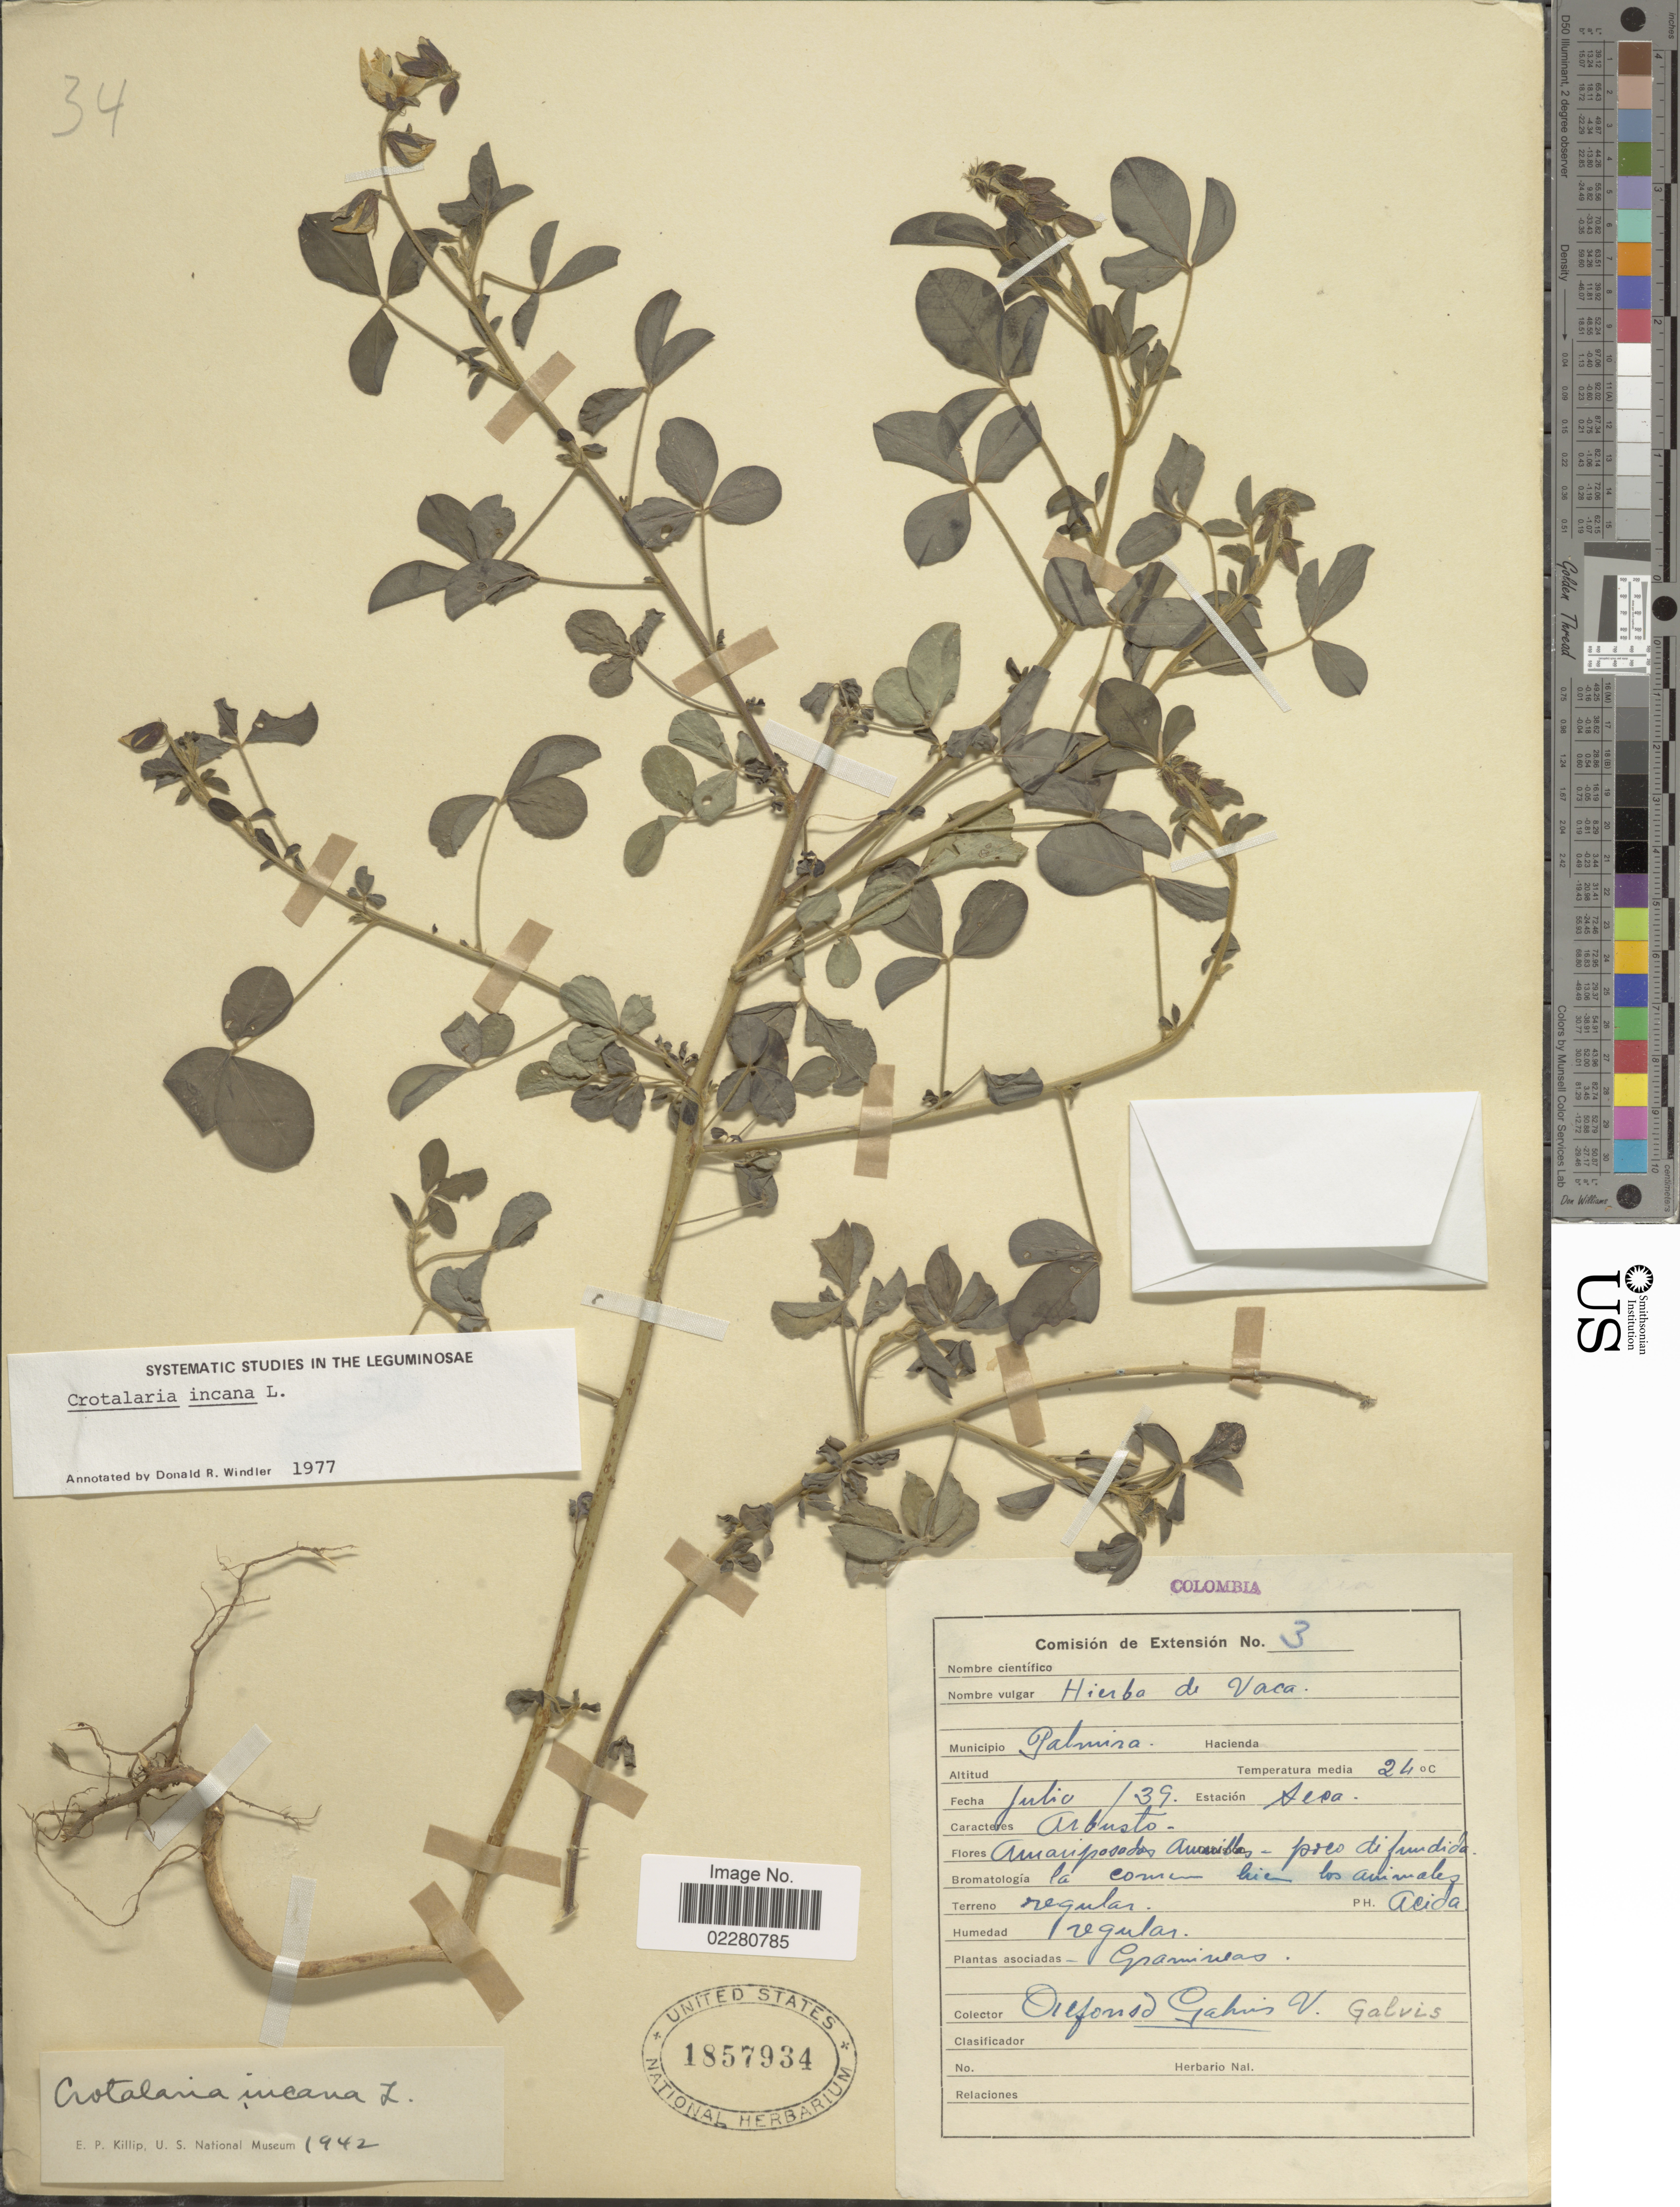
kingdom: Plantae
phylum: Tracheophyta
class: Magnoliopsida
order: Fabales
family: Fabaceae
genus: Crotalaria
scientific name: Crotalaria incana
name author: L.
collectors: A. Galvis V.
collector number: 3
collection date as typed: Transcribed d/m/y: /7/39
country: Colombia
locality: Municipio Palmira. Seca [interpreted]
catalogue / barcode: US 1857934